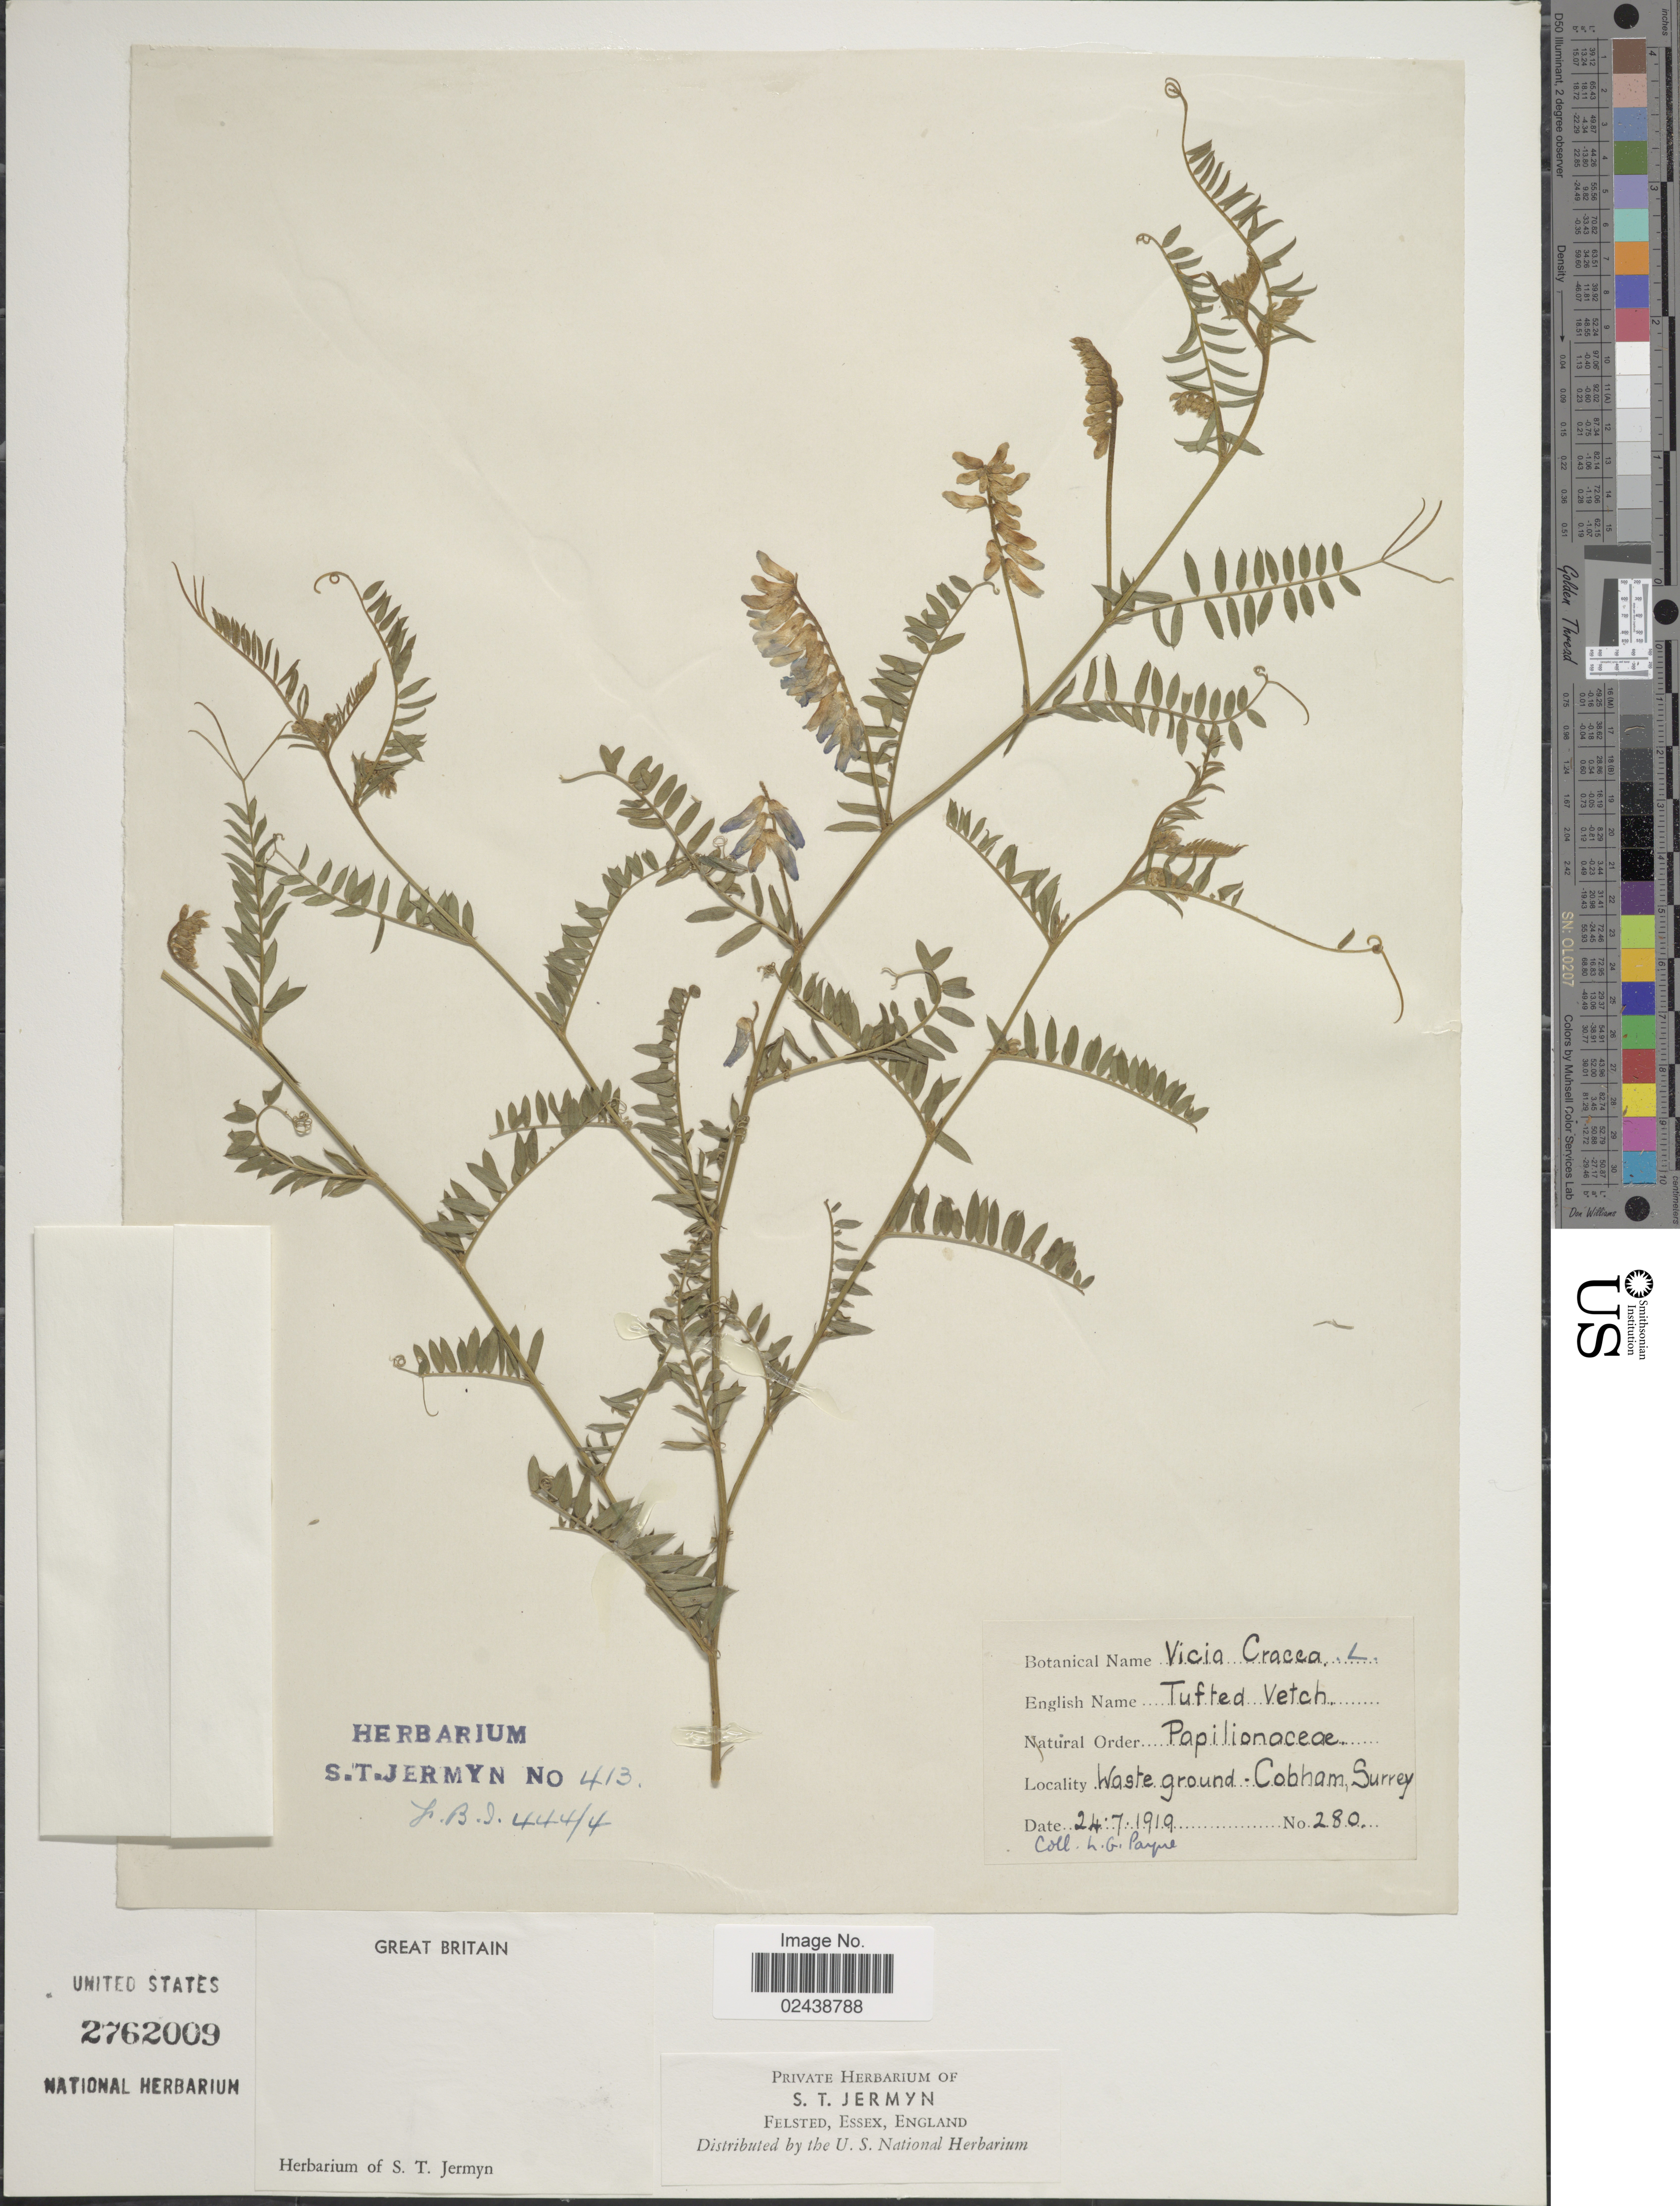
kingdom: Plantae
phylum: Tracheophyta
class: Magnoliopsida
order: Fabales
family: Fabaceae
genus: Vicia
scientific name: Vicia cracca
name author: L.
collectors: L. Payne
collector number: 280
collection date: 1919-07-24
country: United Kingdom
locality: Waste ground, Cobham, Surrey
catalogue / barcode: US 2762009